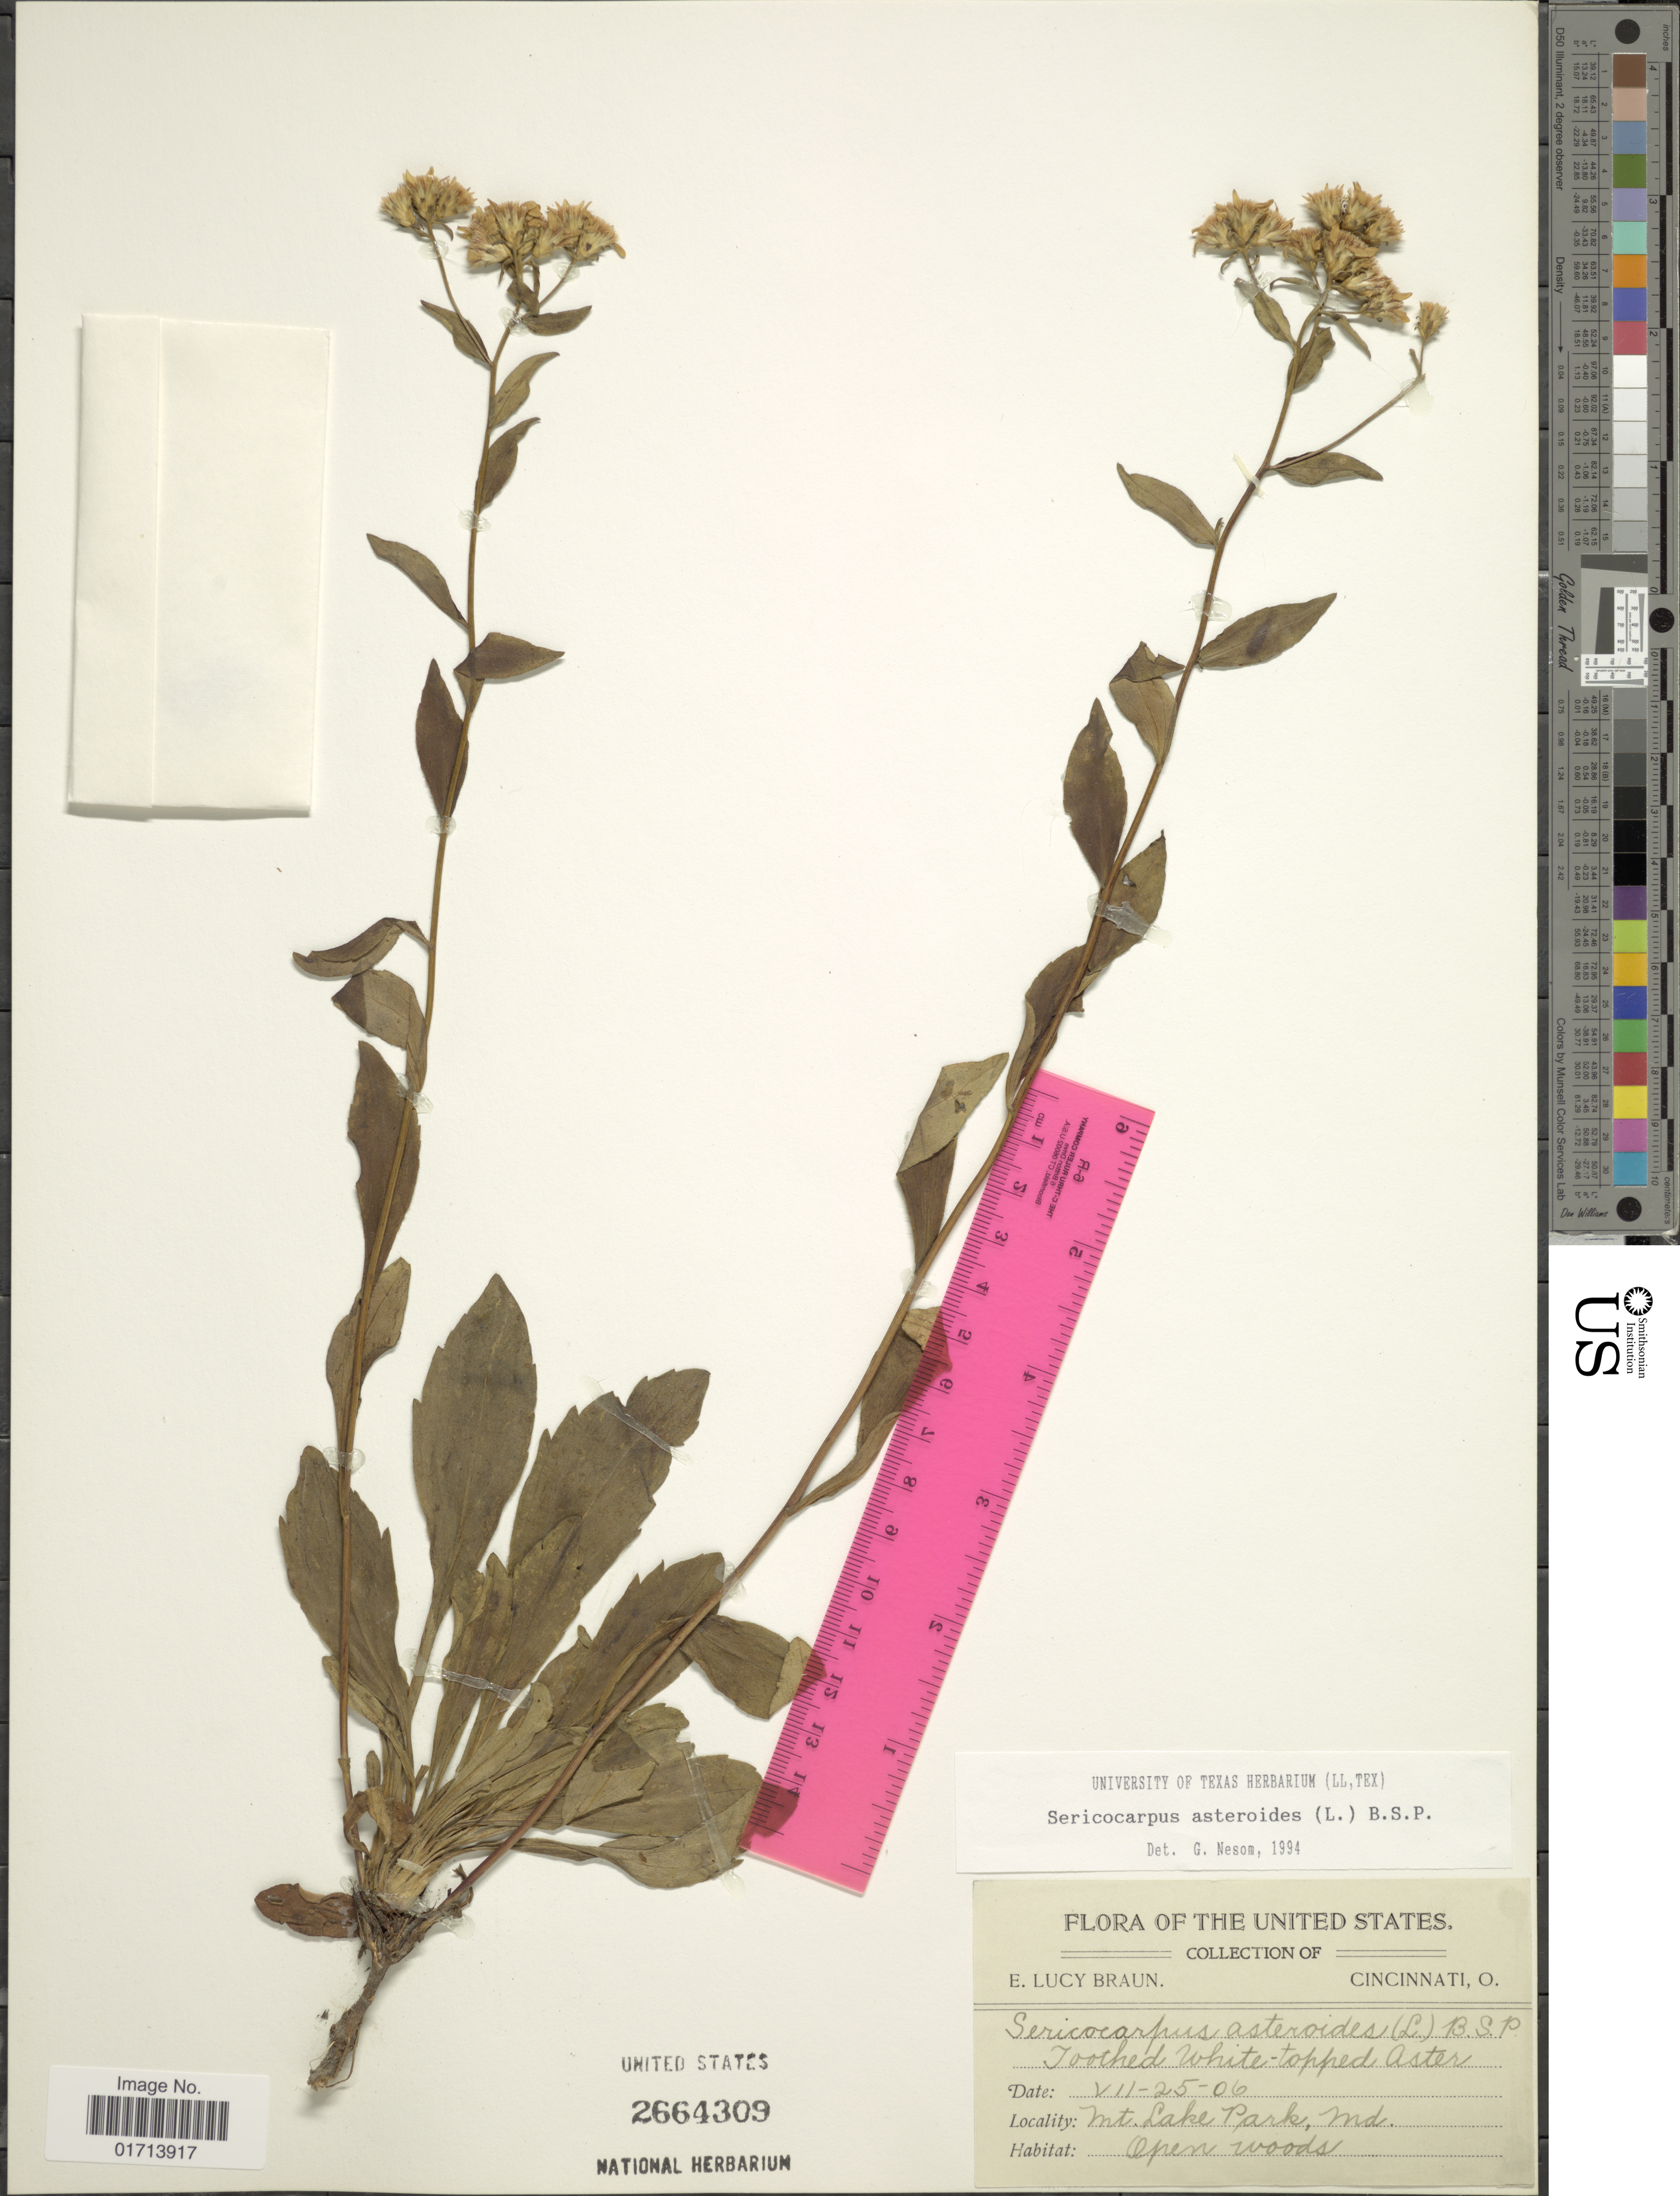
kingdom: Plantae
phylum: Tracheophyta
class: Magnoliopsida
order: Asterales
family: Asteraceae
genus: Sericocarpus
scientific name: Sericocarpus asteroides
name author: (L.) Britton, Stearns & Poggenb.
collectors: E. L. Braun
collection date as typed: Transcribed d/m/y: 25/7/6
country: United States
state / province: Maryland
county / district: Garrett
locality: Mt. Lake Park,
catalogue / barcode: US 2664309